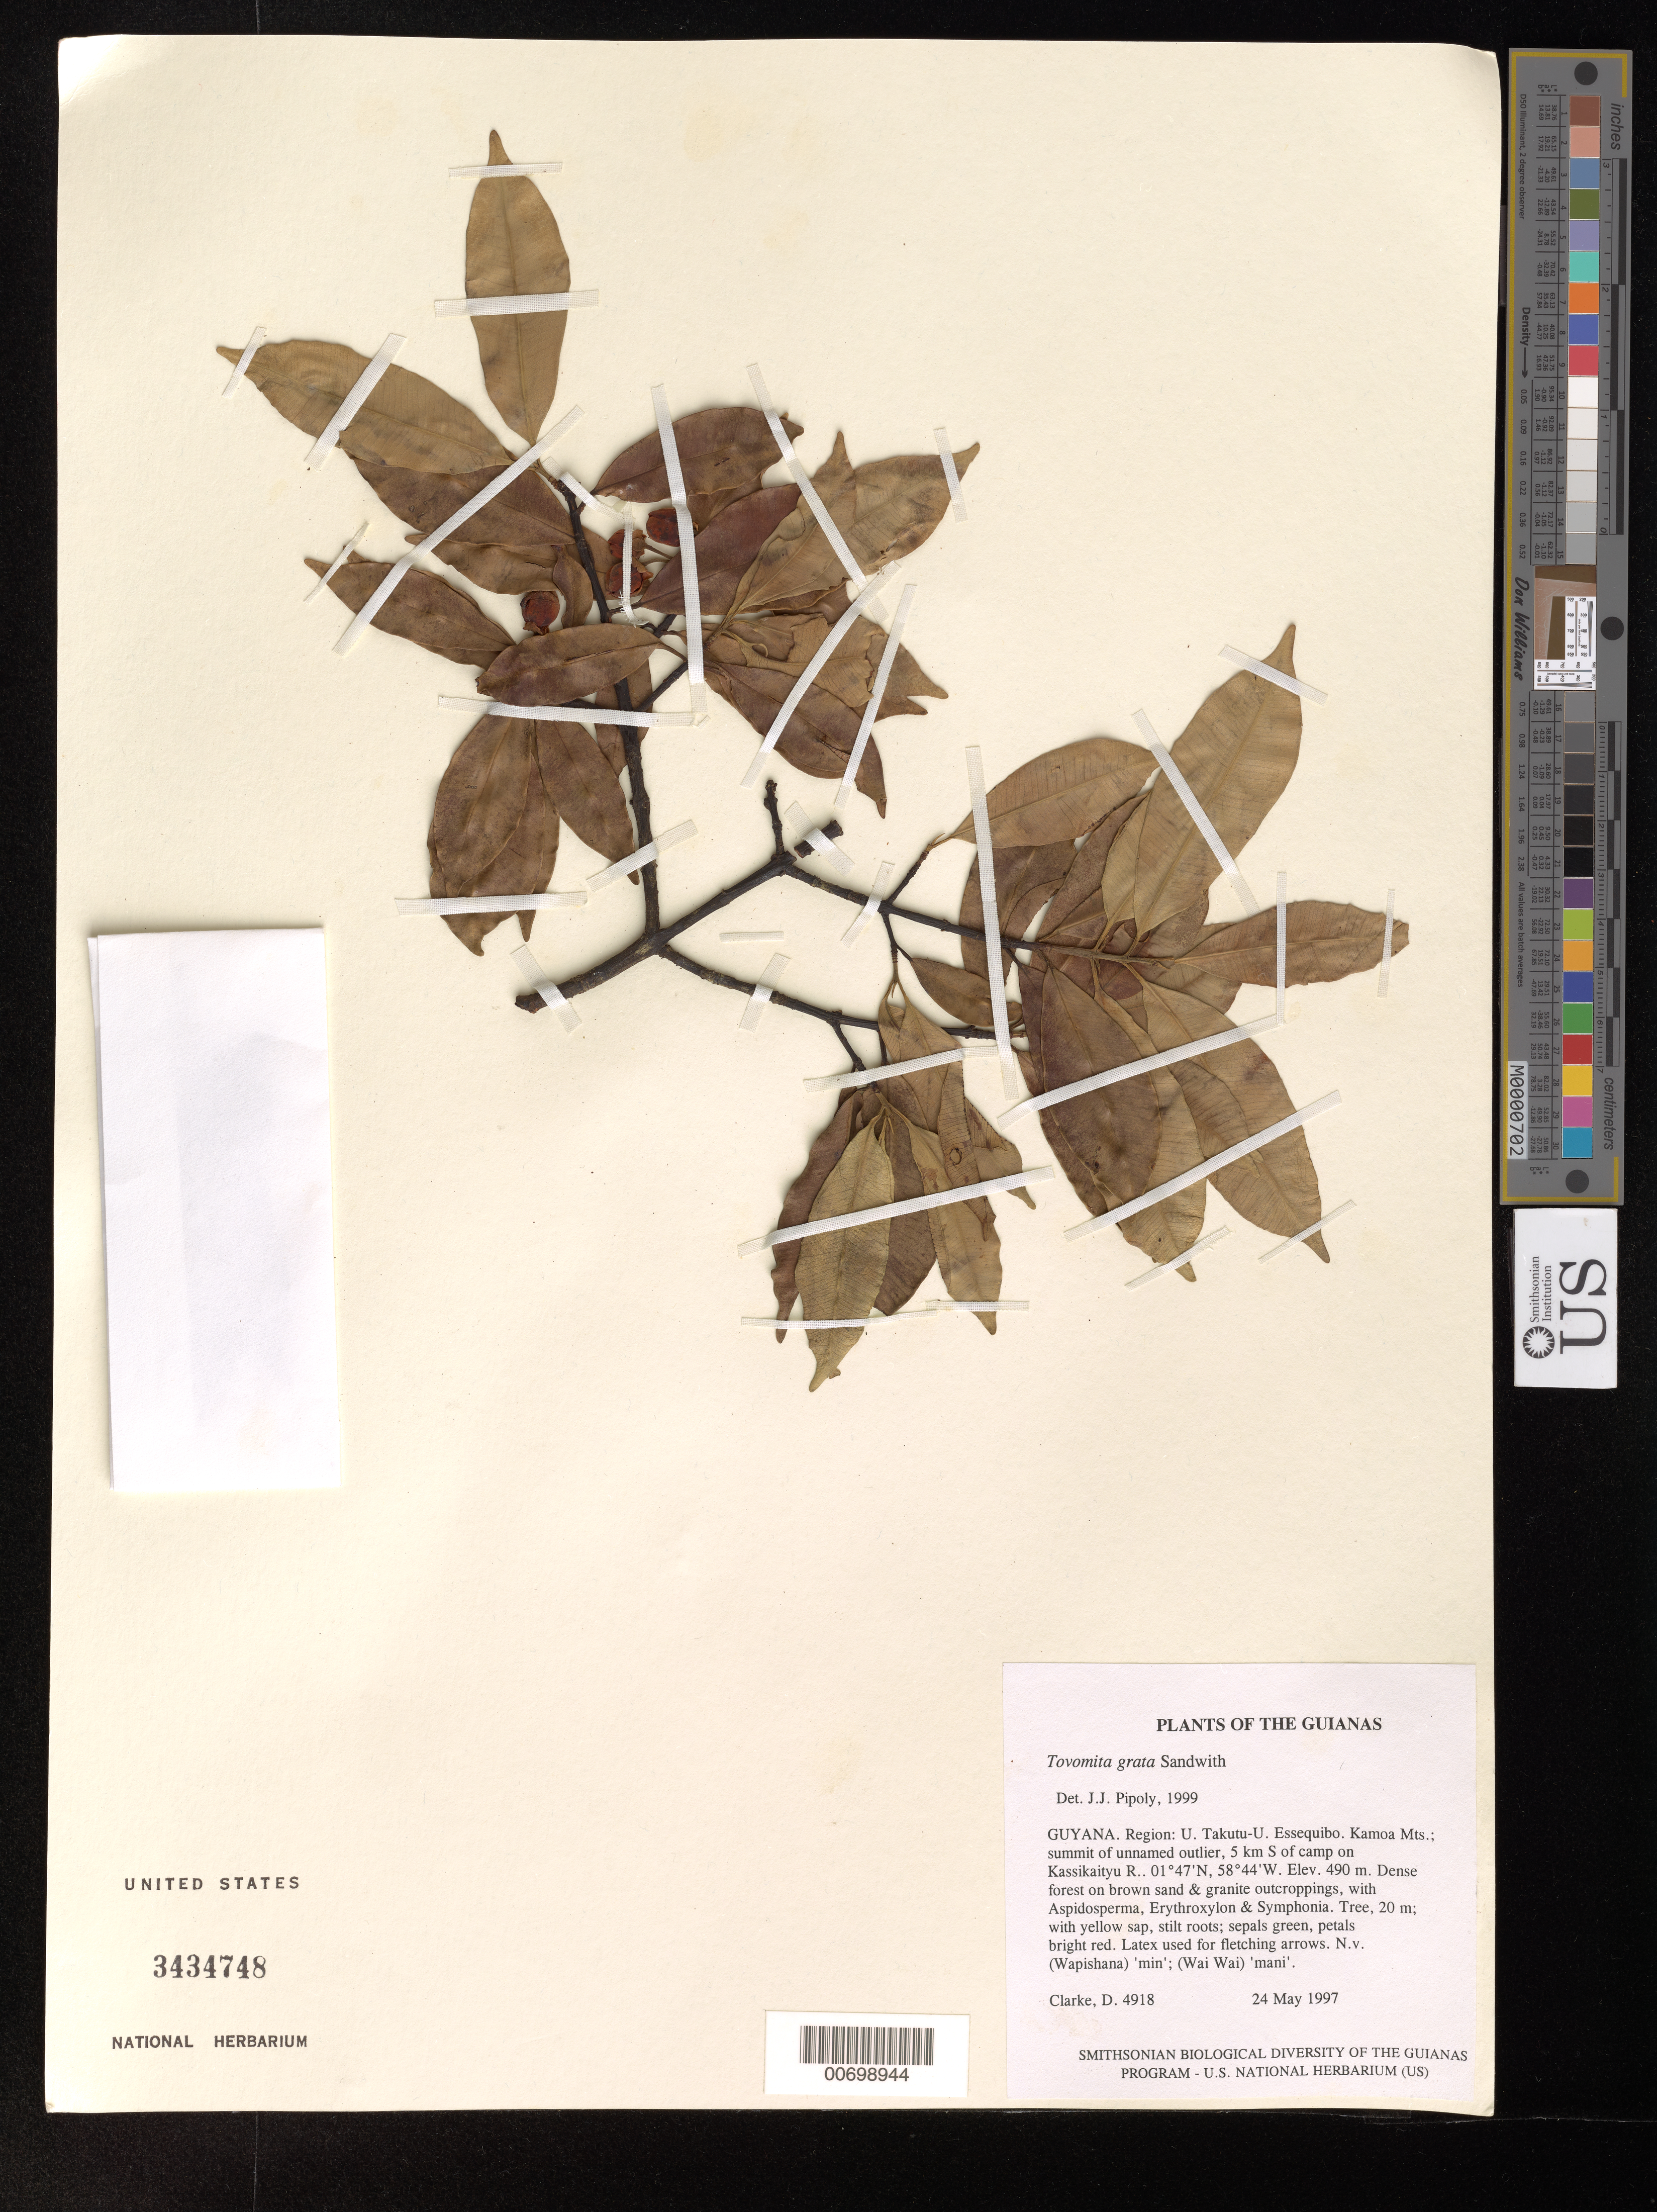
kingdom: Plantae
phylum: Tracheophyta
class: Magnoliopsida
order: Malpighiales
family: Clusiaceae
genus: Tovomita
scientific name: Tovomita grata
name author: Sandwith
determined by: Pipoly, J. J., III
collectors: H. D. Clarke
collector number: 4918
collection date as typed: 24 May 1997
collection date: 1997-05-24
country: Guyana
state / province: U. Takutu-U. Essequibo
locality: Kamoa Mts.; summit of unnamed outlier, 5 km S of camp on Kassikaityu R.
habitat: Dense forest on brown sand & granite outcroppings, with Aspidosperma, Erythroxylum & Symphonia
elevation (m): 490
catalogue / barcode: US 3434784